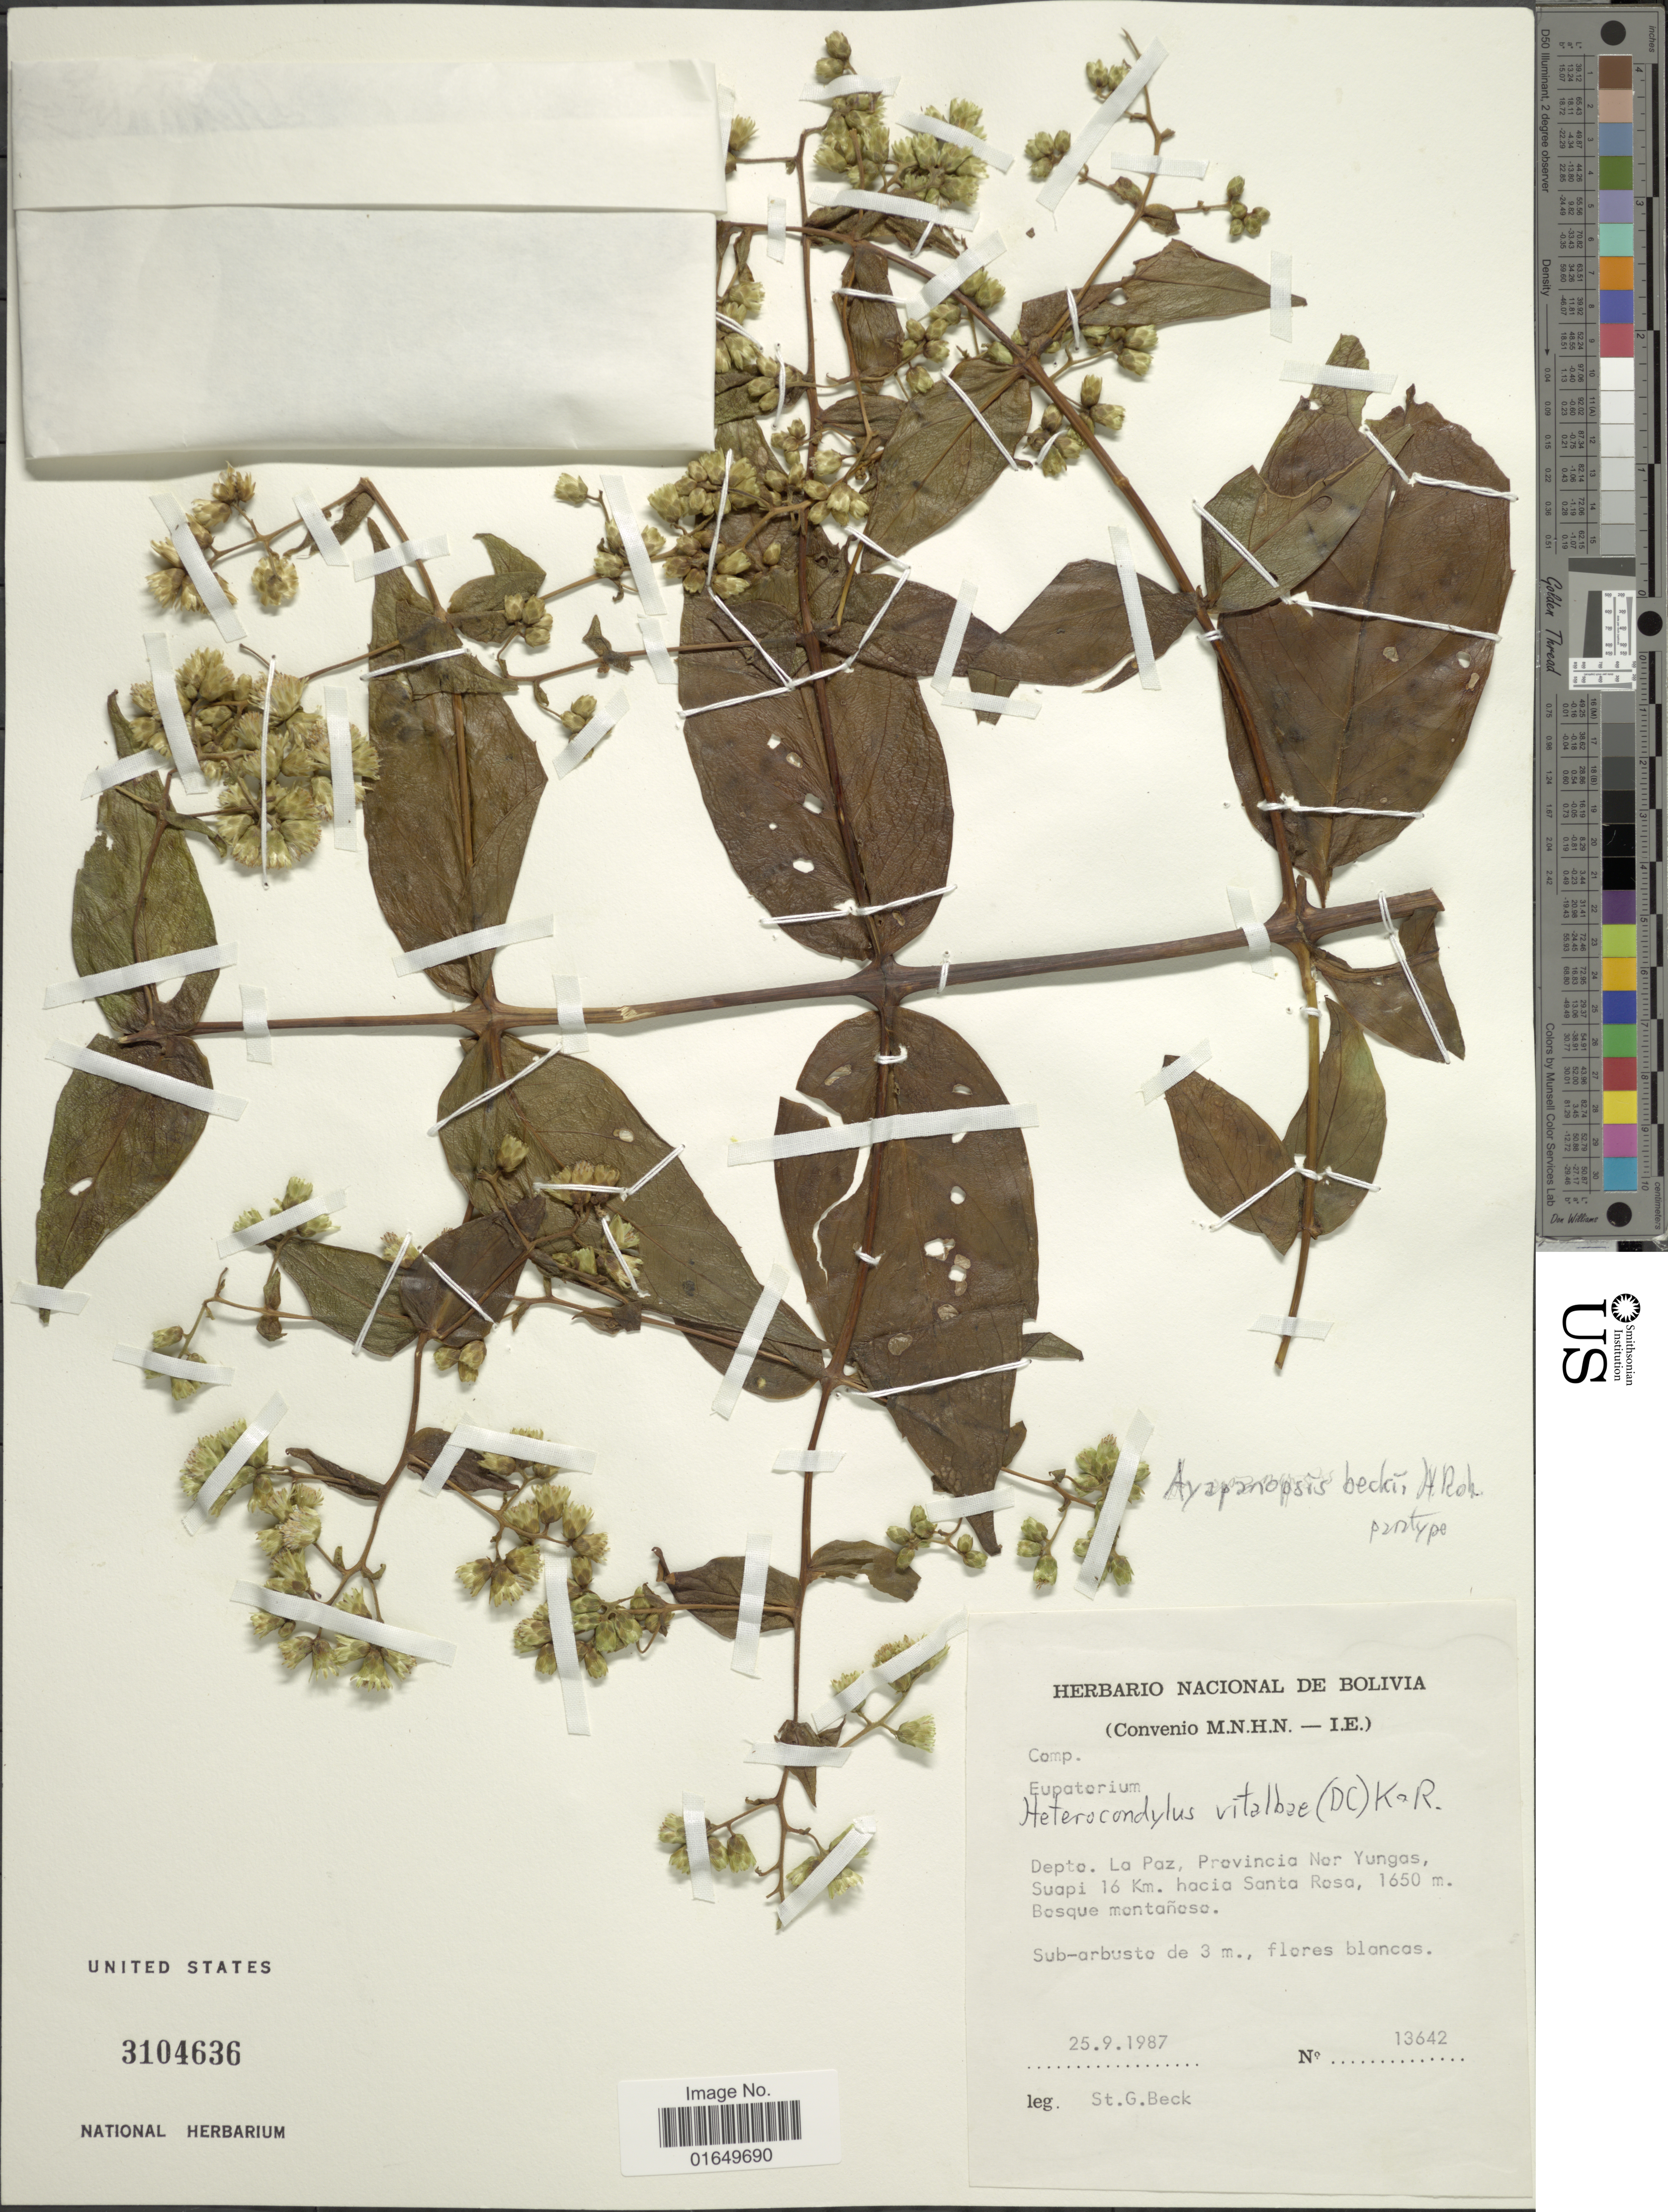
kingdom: Plantae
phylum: Tracheophyta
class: Magnoliopsida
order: Asterales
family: Asteraceae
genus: Ayapanopsis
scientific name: Ayapanopsis beckii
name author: H. Rob.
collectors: S. G. Beck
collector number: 13642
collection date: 1987-09-25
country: Bolivia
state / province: La Paz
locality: Provincia Nor Yungas, Suapi 16 Km. hacia Santa Rosa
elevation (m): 1650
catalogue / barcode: US 3104636